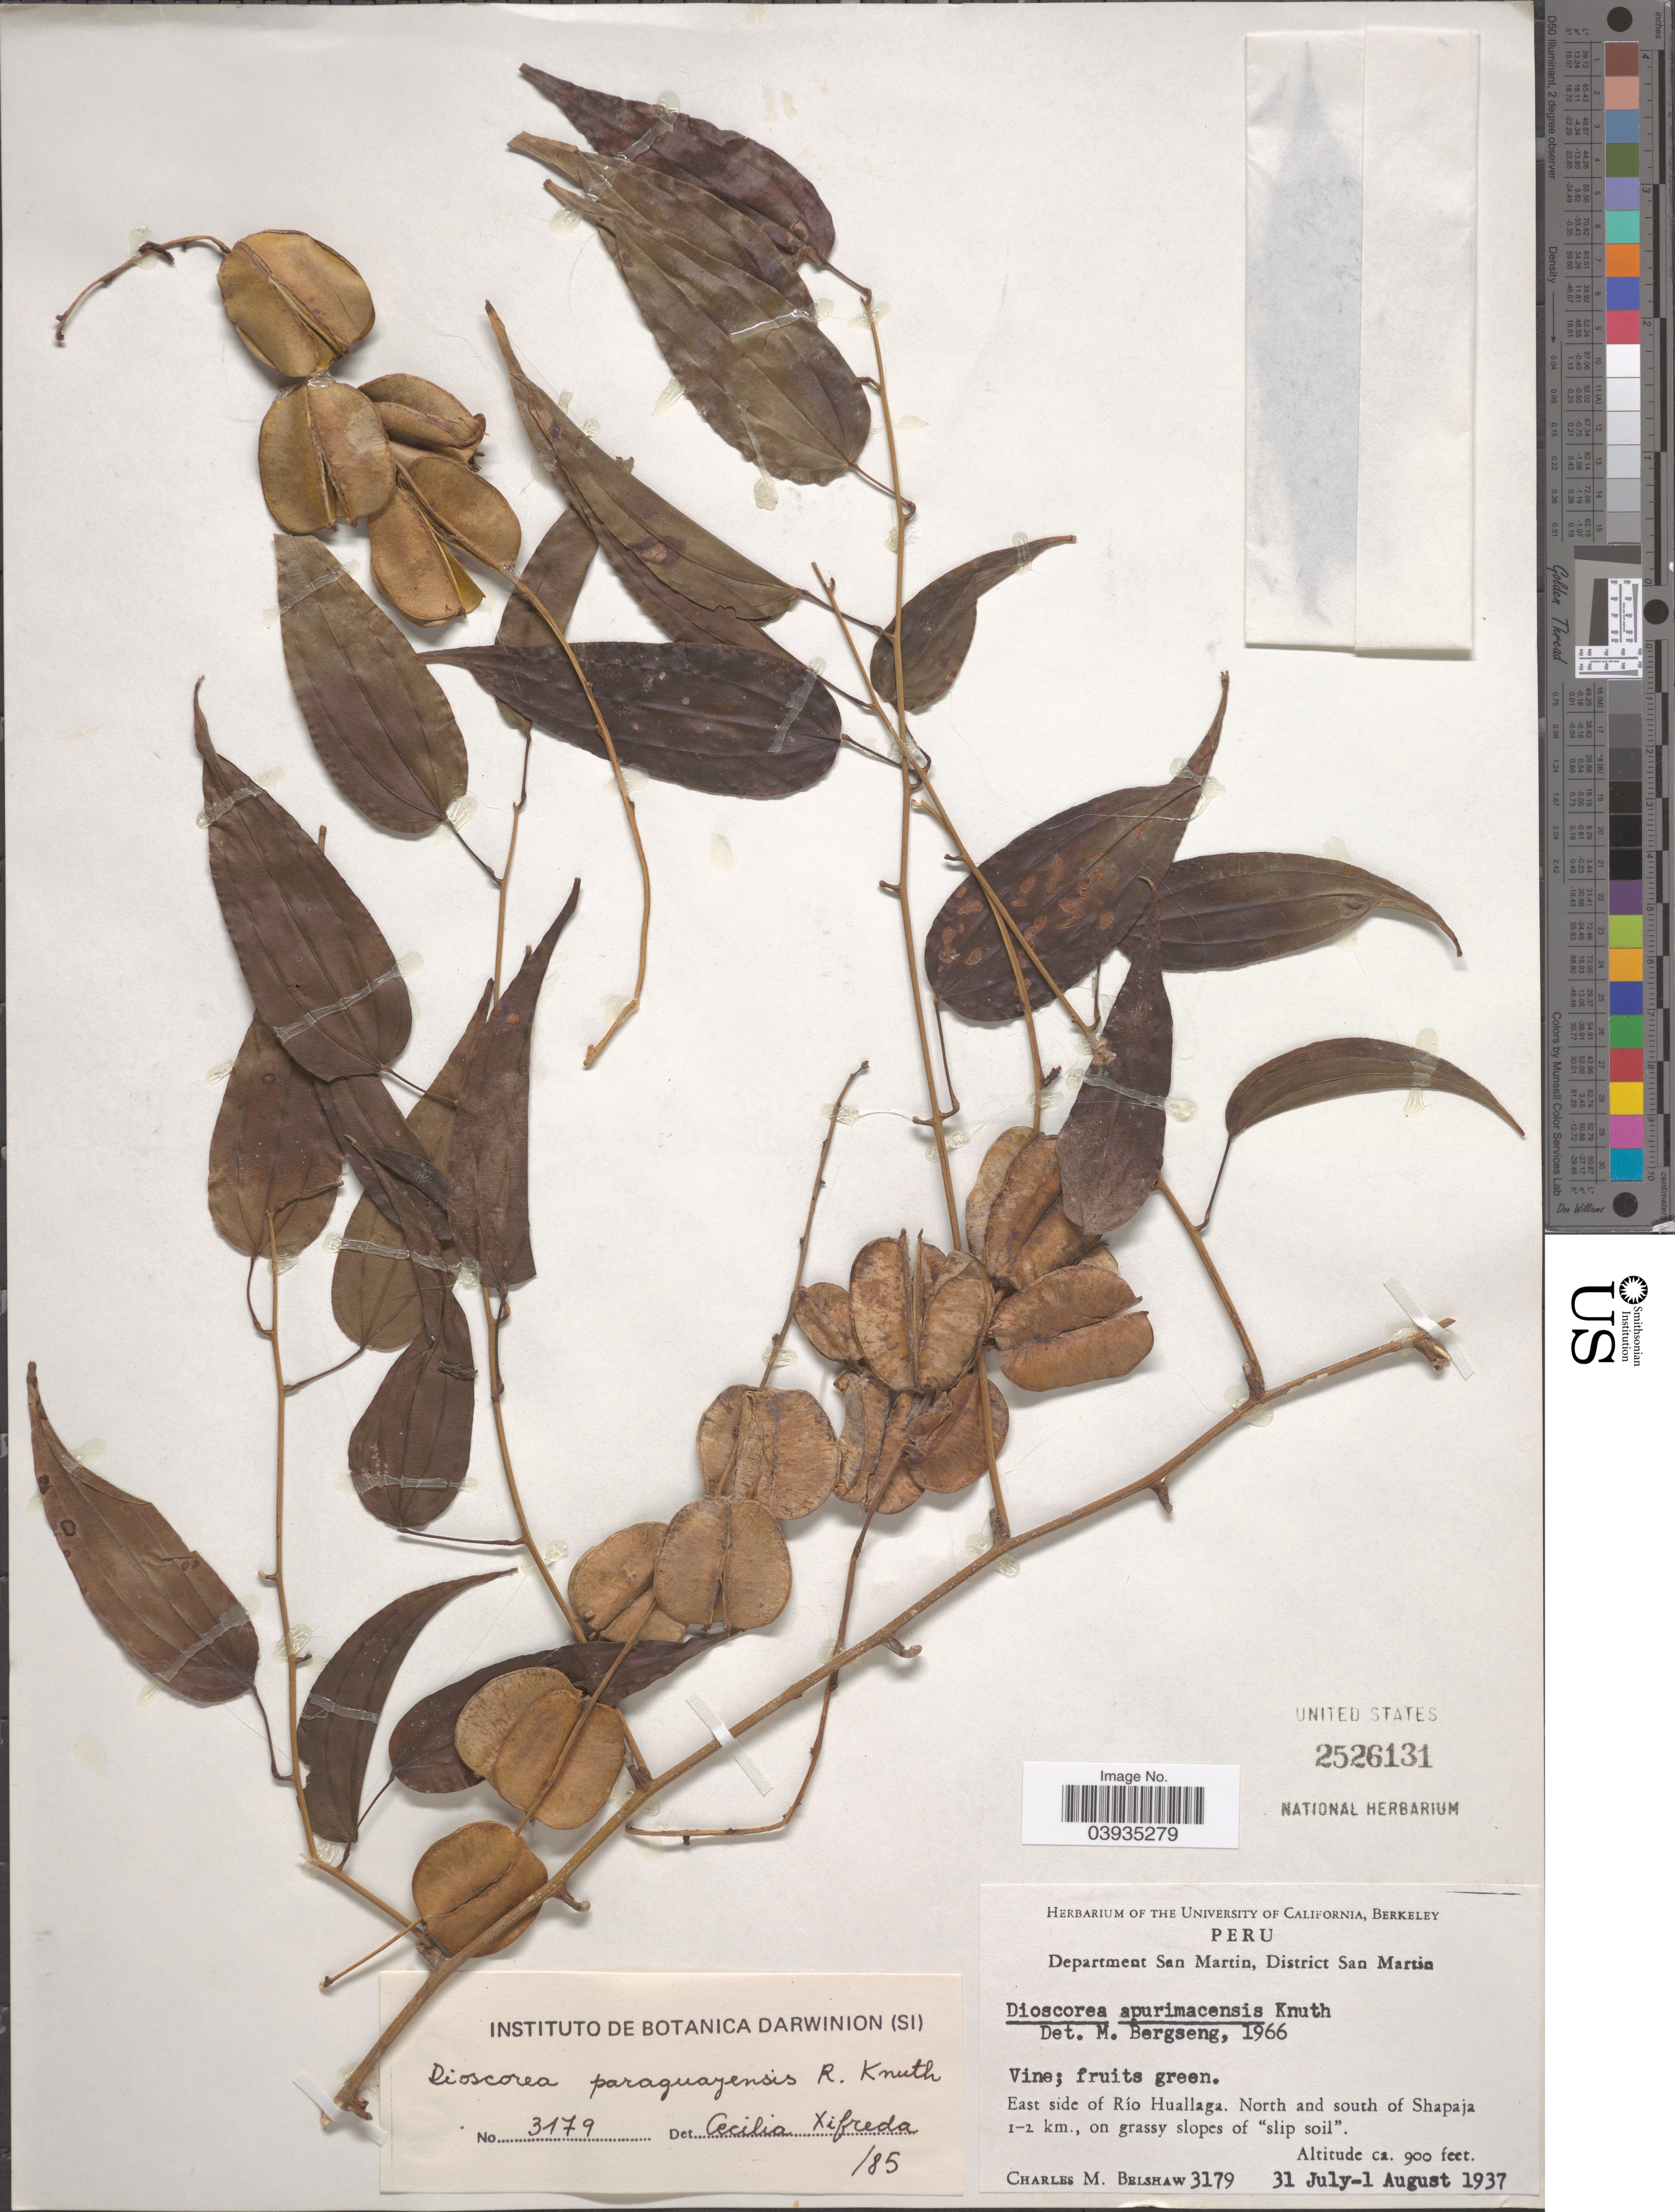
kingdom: Plantae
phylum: Tracheophyta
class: Liliopsida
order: Dioscoreales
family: Dioscoreaceae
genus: Dioscorea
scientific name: Dioscorea paraguayensis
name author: R. Knuth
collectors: C. Shaw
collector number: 3179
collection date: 1937-07-31/1937-08-01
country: Peru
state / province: San Martín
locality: Department San Martin, District San Martin. East side of Río Huallaga. North and south of Shapaja 1-2 km.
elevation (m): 274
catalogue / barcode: US 2526131